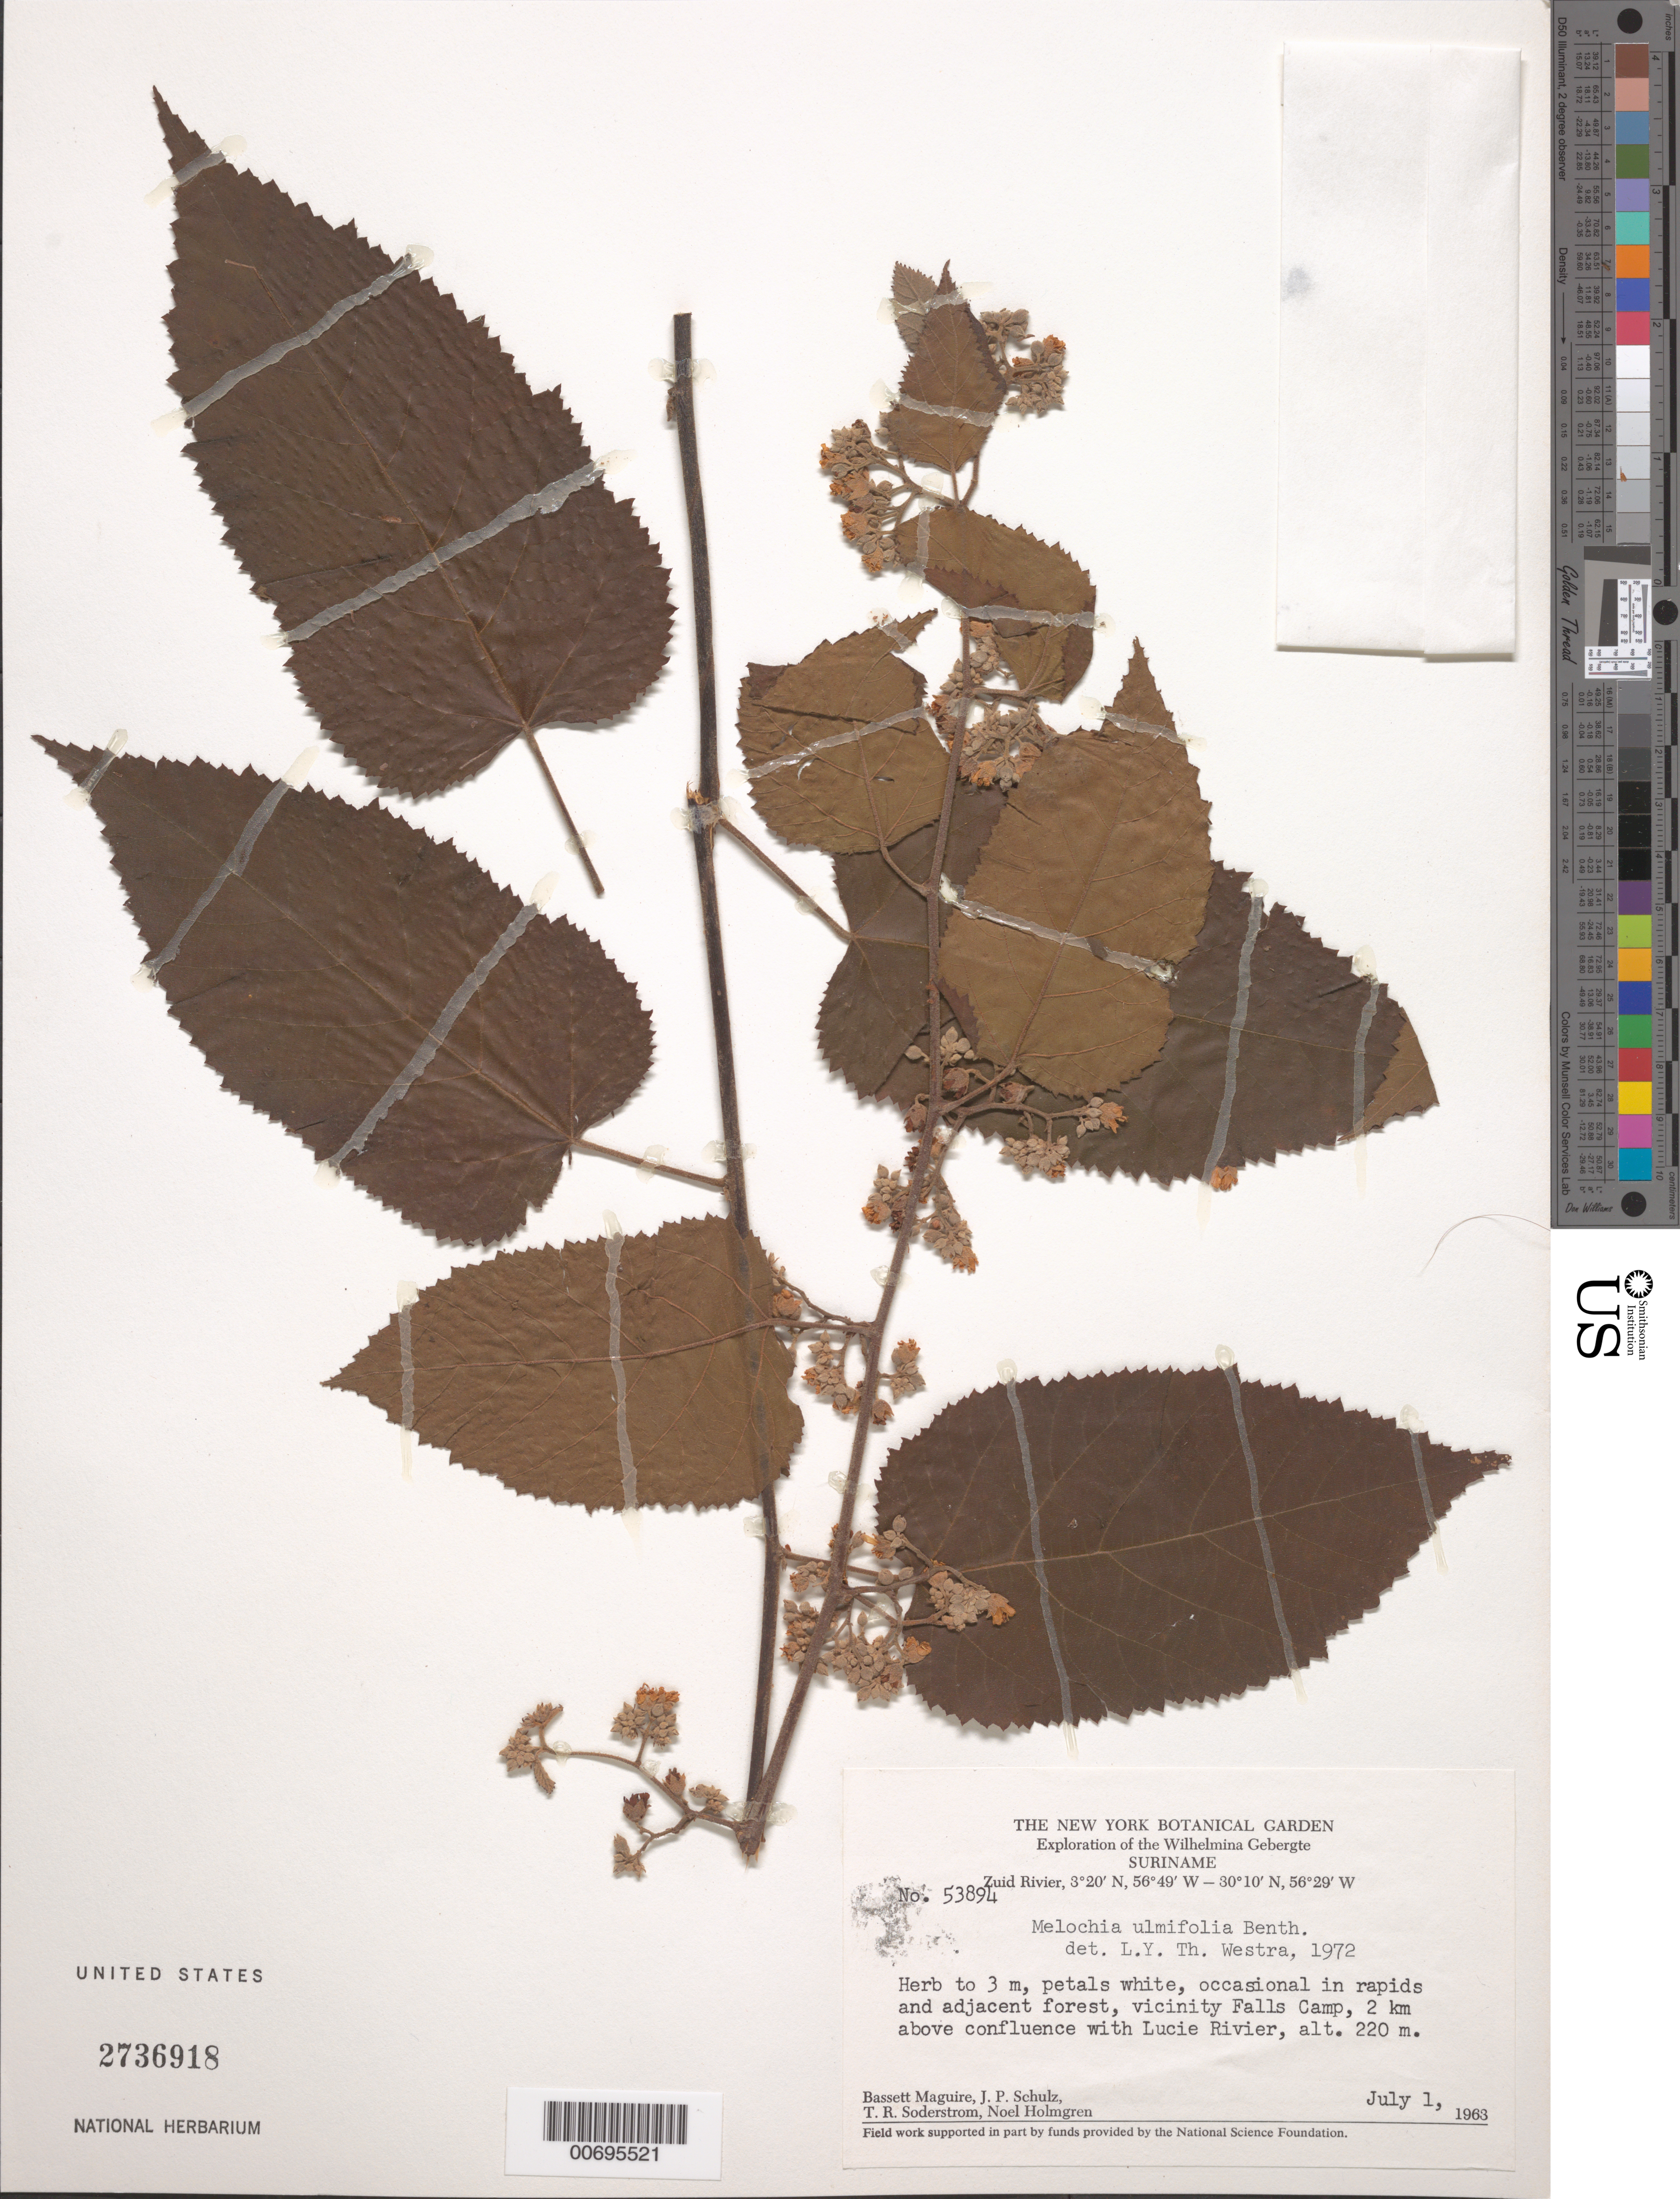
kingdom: Plantae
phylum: Tracheophyta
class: Magnoliopsida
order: Malvales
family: Malvaceae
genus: Melochia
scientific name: Melochia ulmifolia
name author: Benth.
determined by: Westra, L. Y. T., (U), Nationaal Herbarium Nederland, Utrecht University branch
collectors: B. Maguire, J. P. Schulz, T. R. Soderstrom & N. H. Holmgren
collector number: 53894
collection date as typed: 1-Jul-63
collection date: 1963-07-01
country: Suriname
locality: Zuid River, 2 km above confl. with Lucie River, vic. Falls Camp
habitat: Rapids and adjacent forest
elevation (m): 220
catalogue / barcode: US 2736918